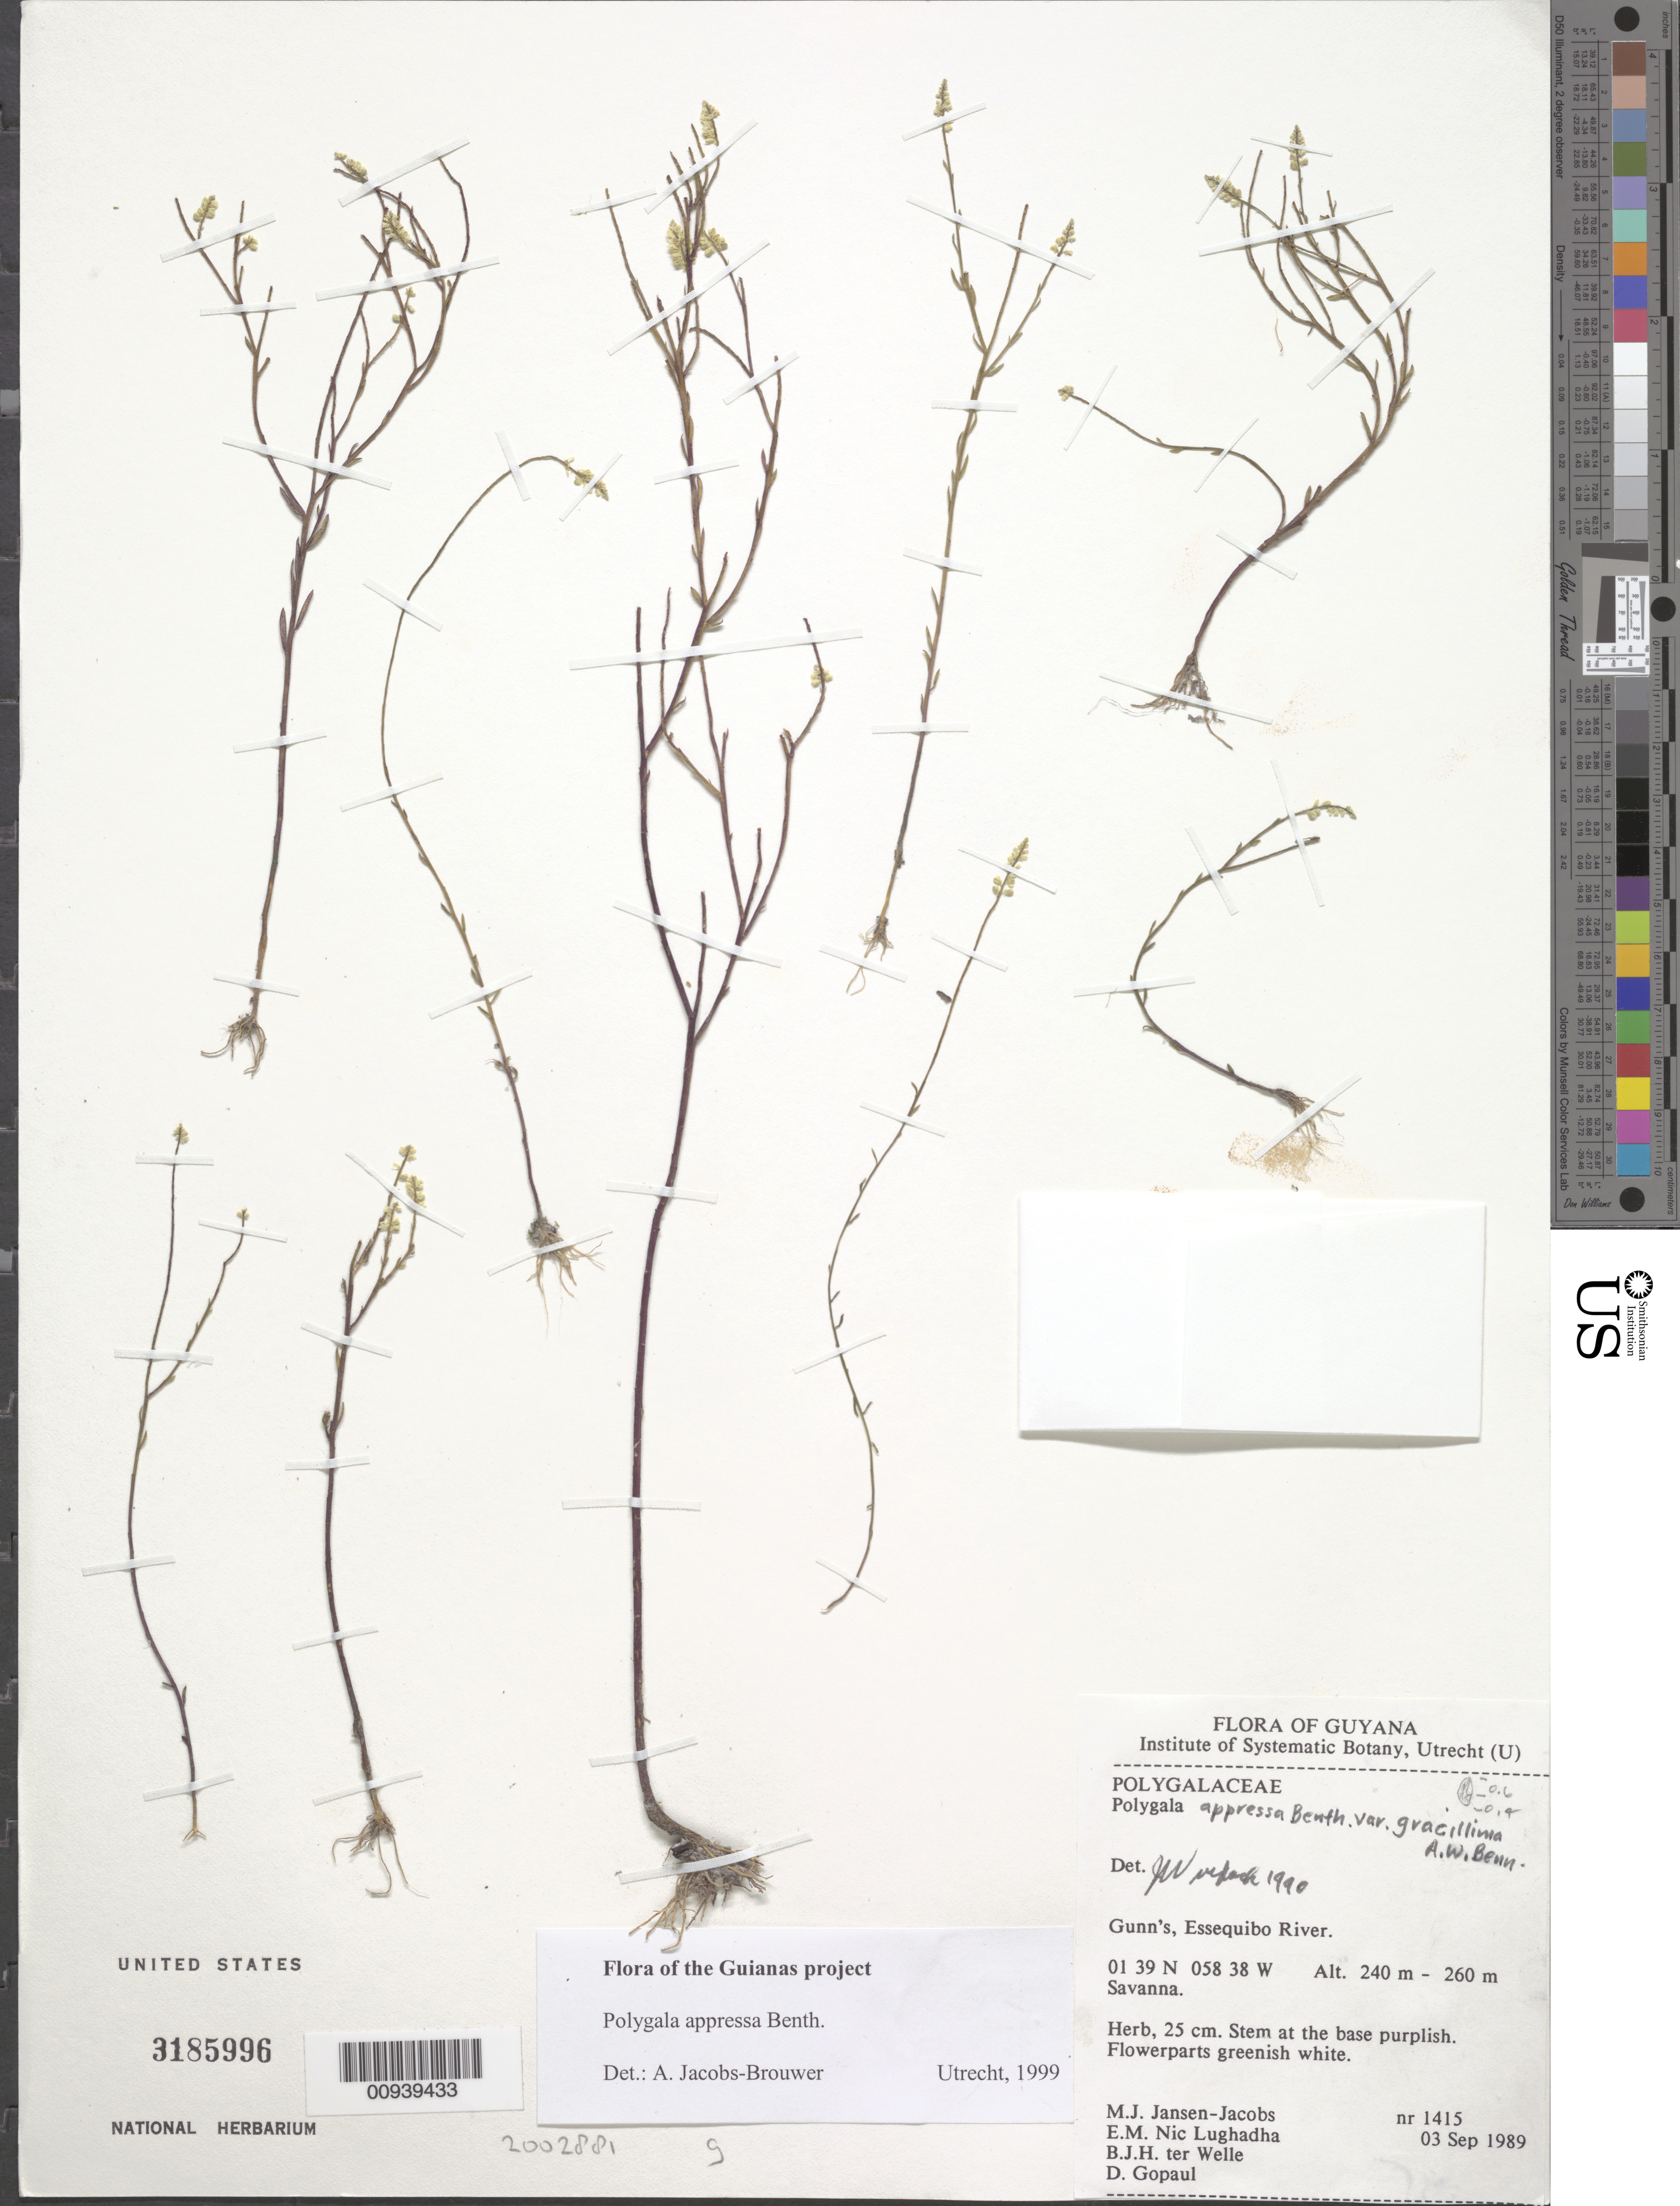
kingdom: Plantae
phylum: Tracheophyta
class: Magnoliopsida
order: Fabales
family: Polygalaceae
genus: Polygala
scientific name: Polygala appressa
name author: Benth.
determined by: Jacobs-Brouwer, A.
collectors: M. J. Jansen-Jacobs, E. Nic Lughadha, B. Welle & D. Gopaul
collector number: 1415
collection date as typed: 3-Sep-89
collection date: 1989-09-03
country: Guyana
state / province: U. Takutu-U. Essequibo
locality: Gunn's, Essequibo River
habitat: Savanna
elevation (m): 240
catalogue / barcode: US 3185996